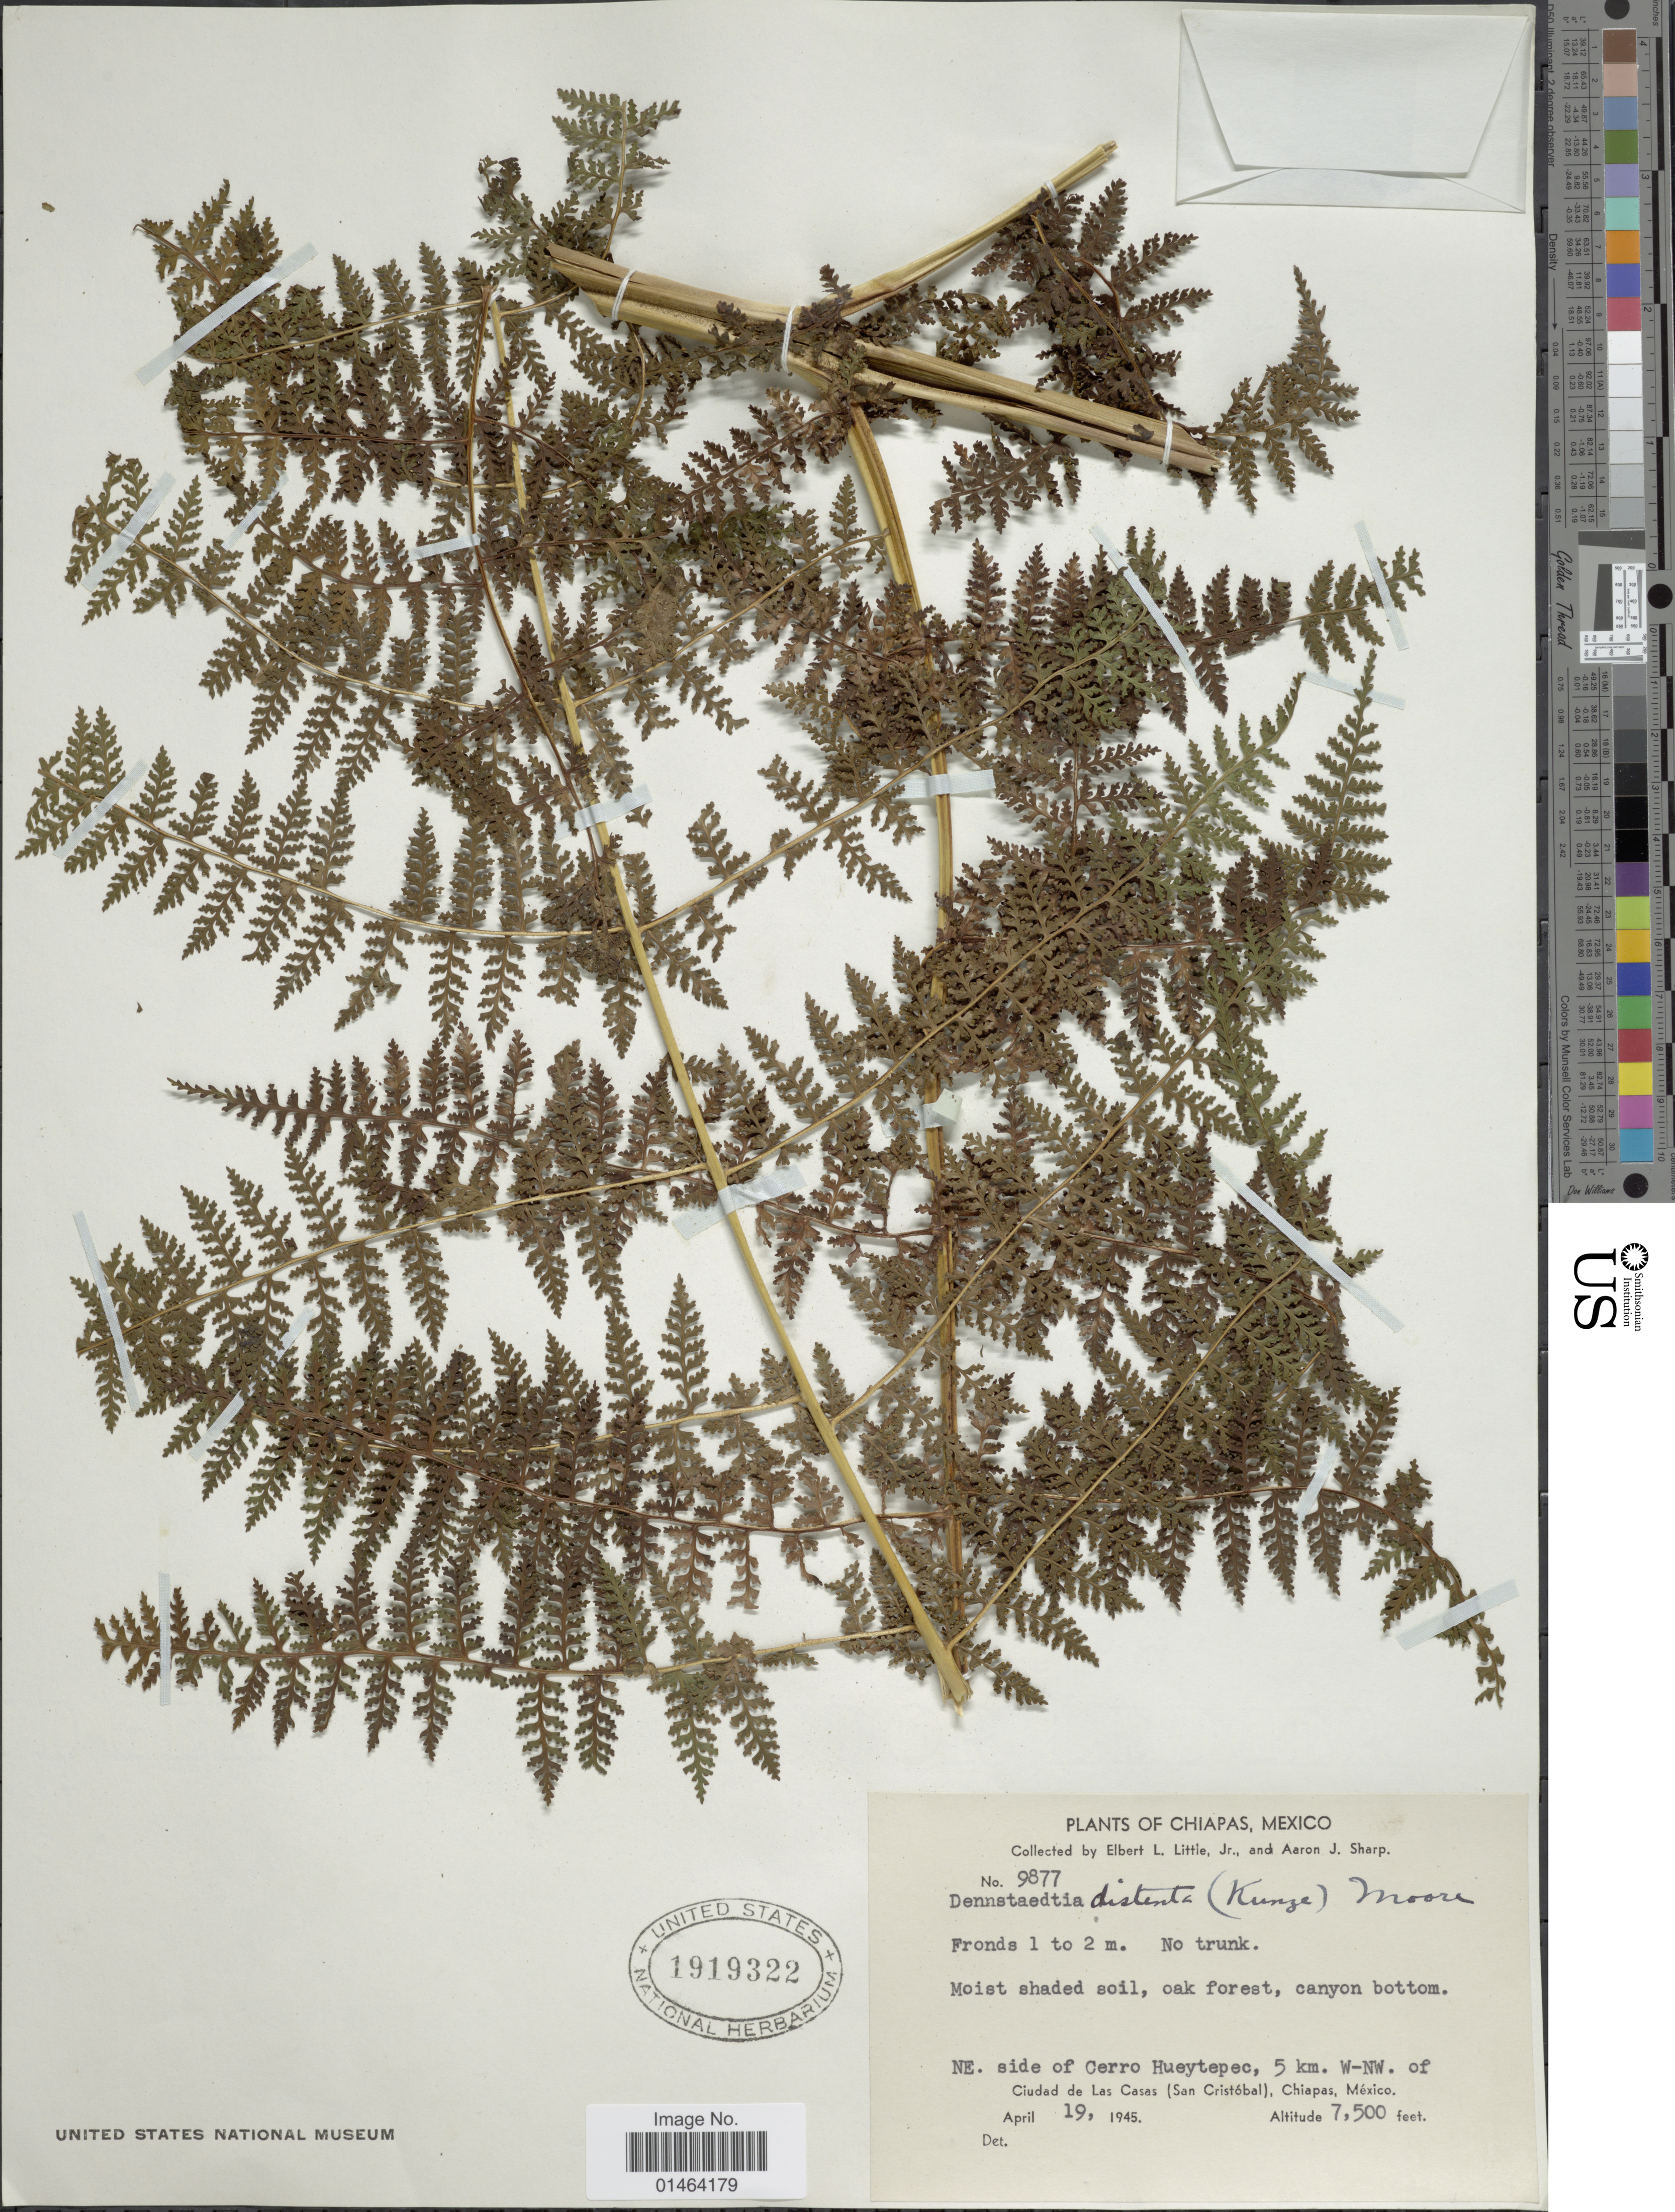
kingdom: Plantae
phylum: Tracheophyta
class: Polypodiopsida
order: Polypodiales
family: Dennstaedtiaceae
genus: Dennstaedtia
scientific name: Dennstaedtia distenta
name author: (Kunze) T. Moore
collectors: E. L. Little & Mrs A. J. Sharp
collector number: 9877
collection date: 1945-04-19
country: Mexico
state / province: Chiapas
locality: NE. side of Cerro Hueytepec, 5 km. W-NW. of Ciudad de Las Casas (San Cristóbal)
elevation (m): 2286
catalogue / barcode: US 1919322